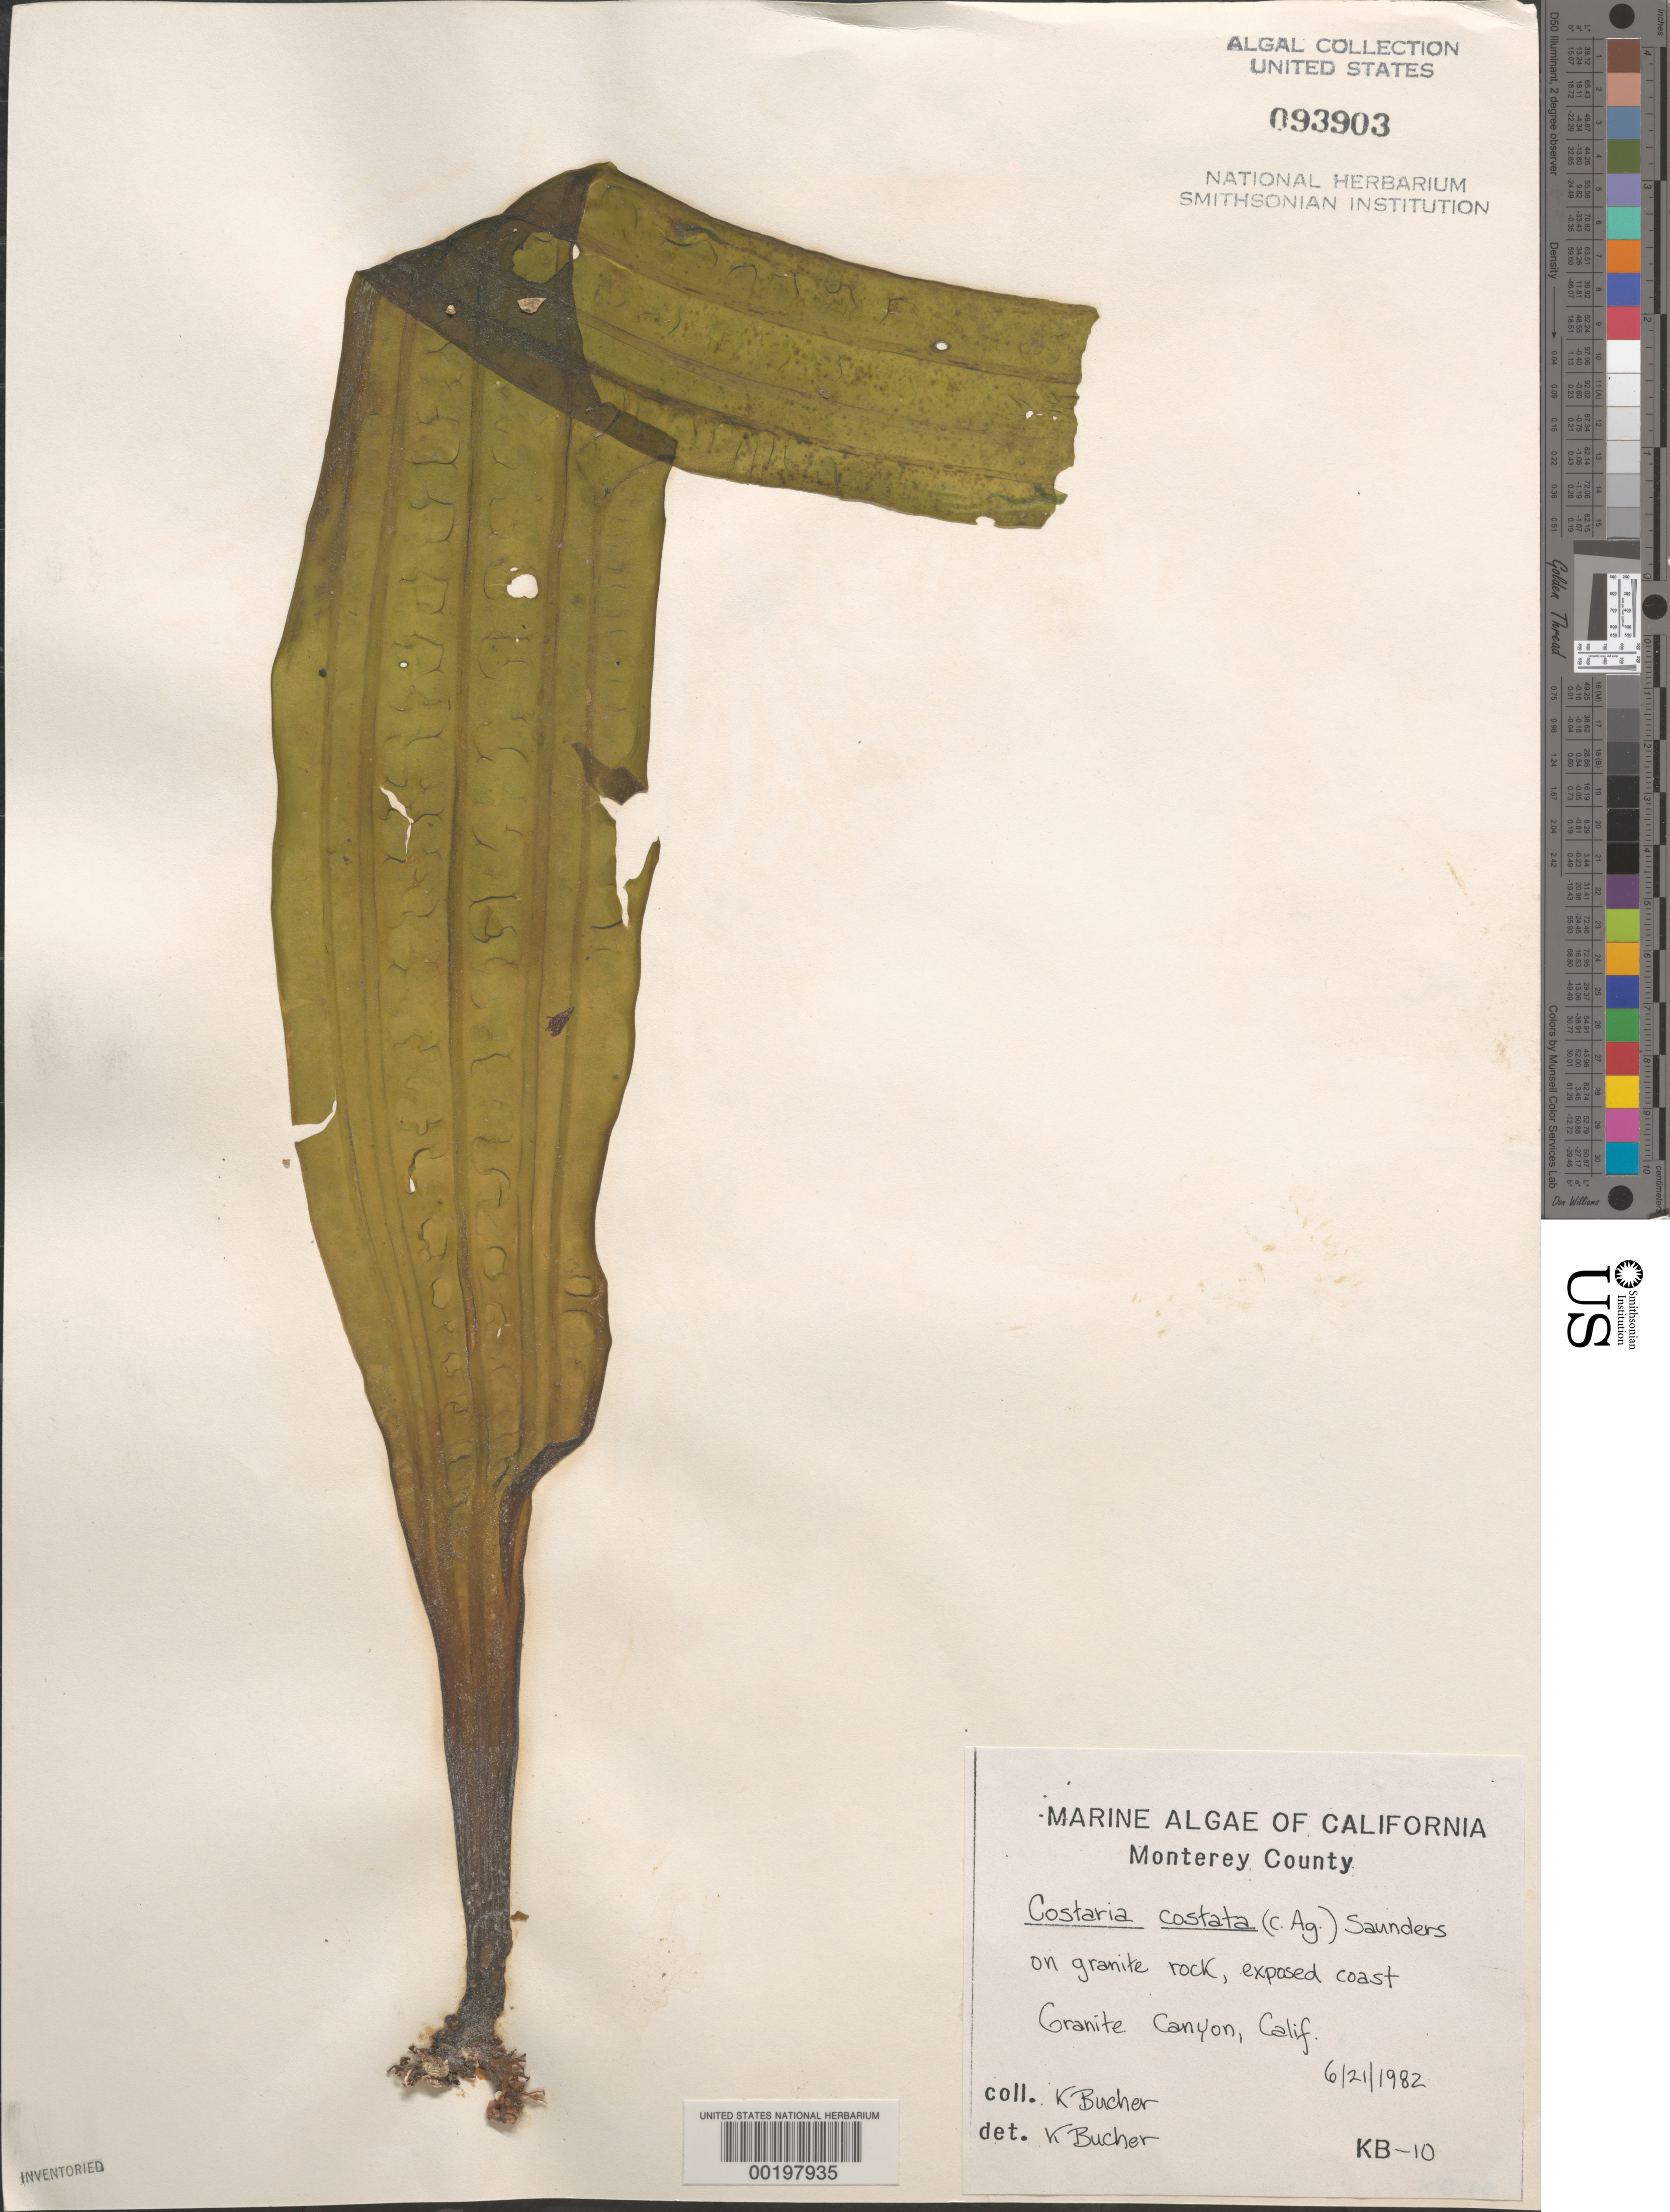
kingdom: Chromista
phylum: Ochrophyta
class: Phaeophyceae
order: Laminariales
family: Costariaceae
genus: Costaria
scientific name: Costaria costata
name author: (C. Agardh) D.A. Saunders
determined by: Bucher, Katina E.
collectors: K. E. Bucher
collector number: KB-10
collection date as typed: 21 Jun 1982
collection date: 1982-06-21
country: United States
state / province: California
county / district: Monterey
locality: Granite Canyon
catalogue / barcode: US 93903